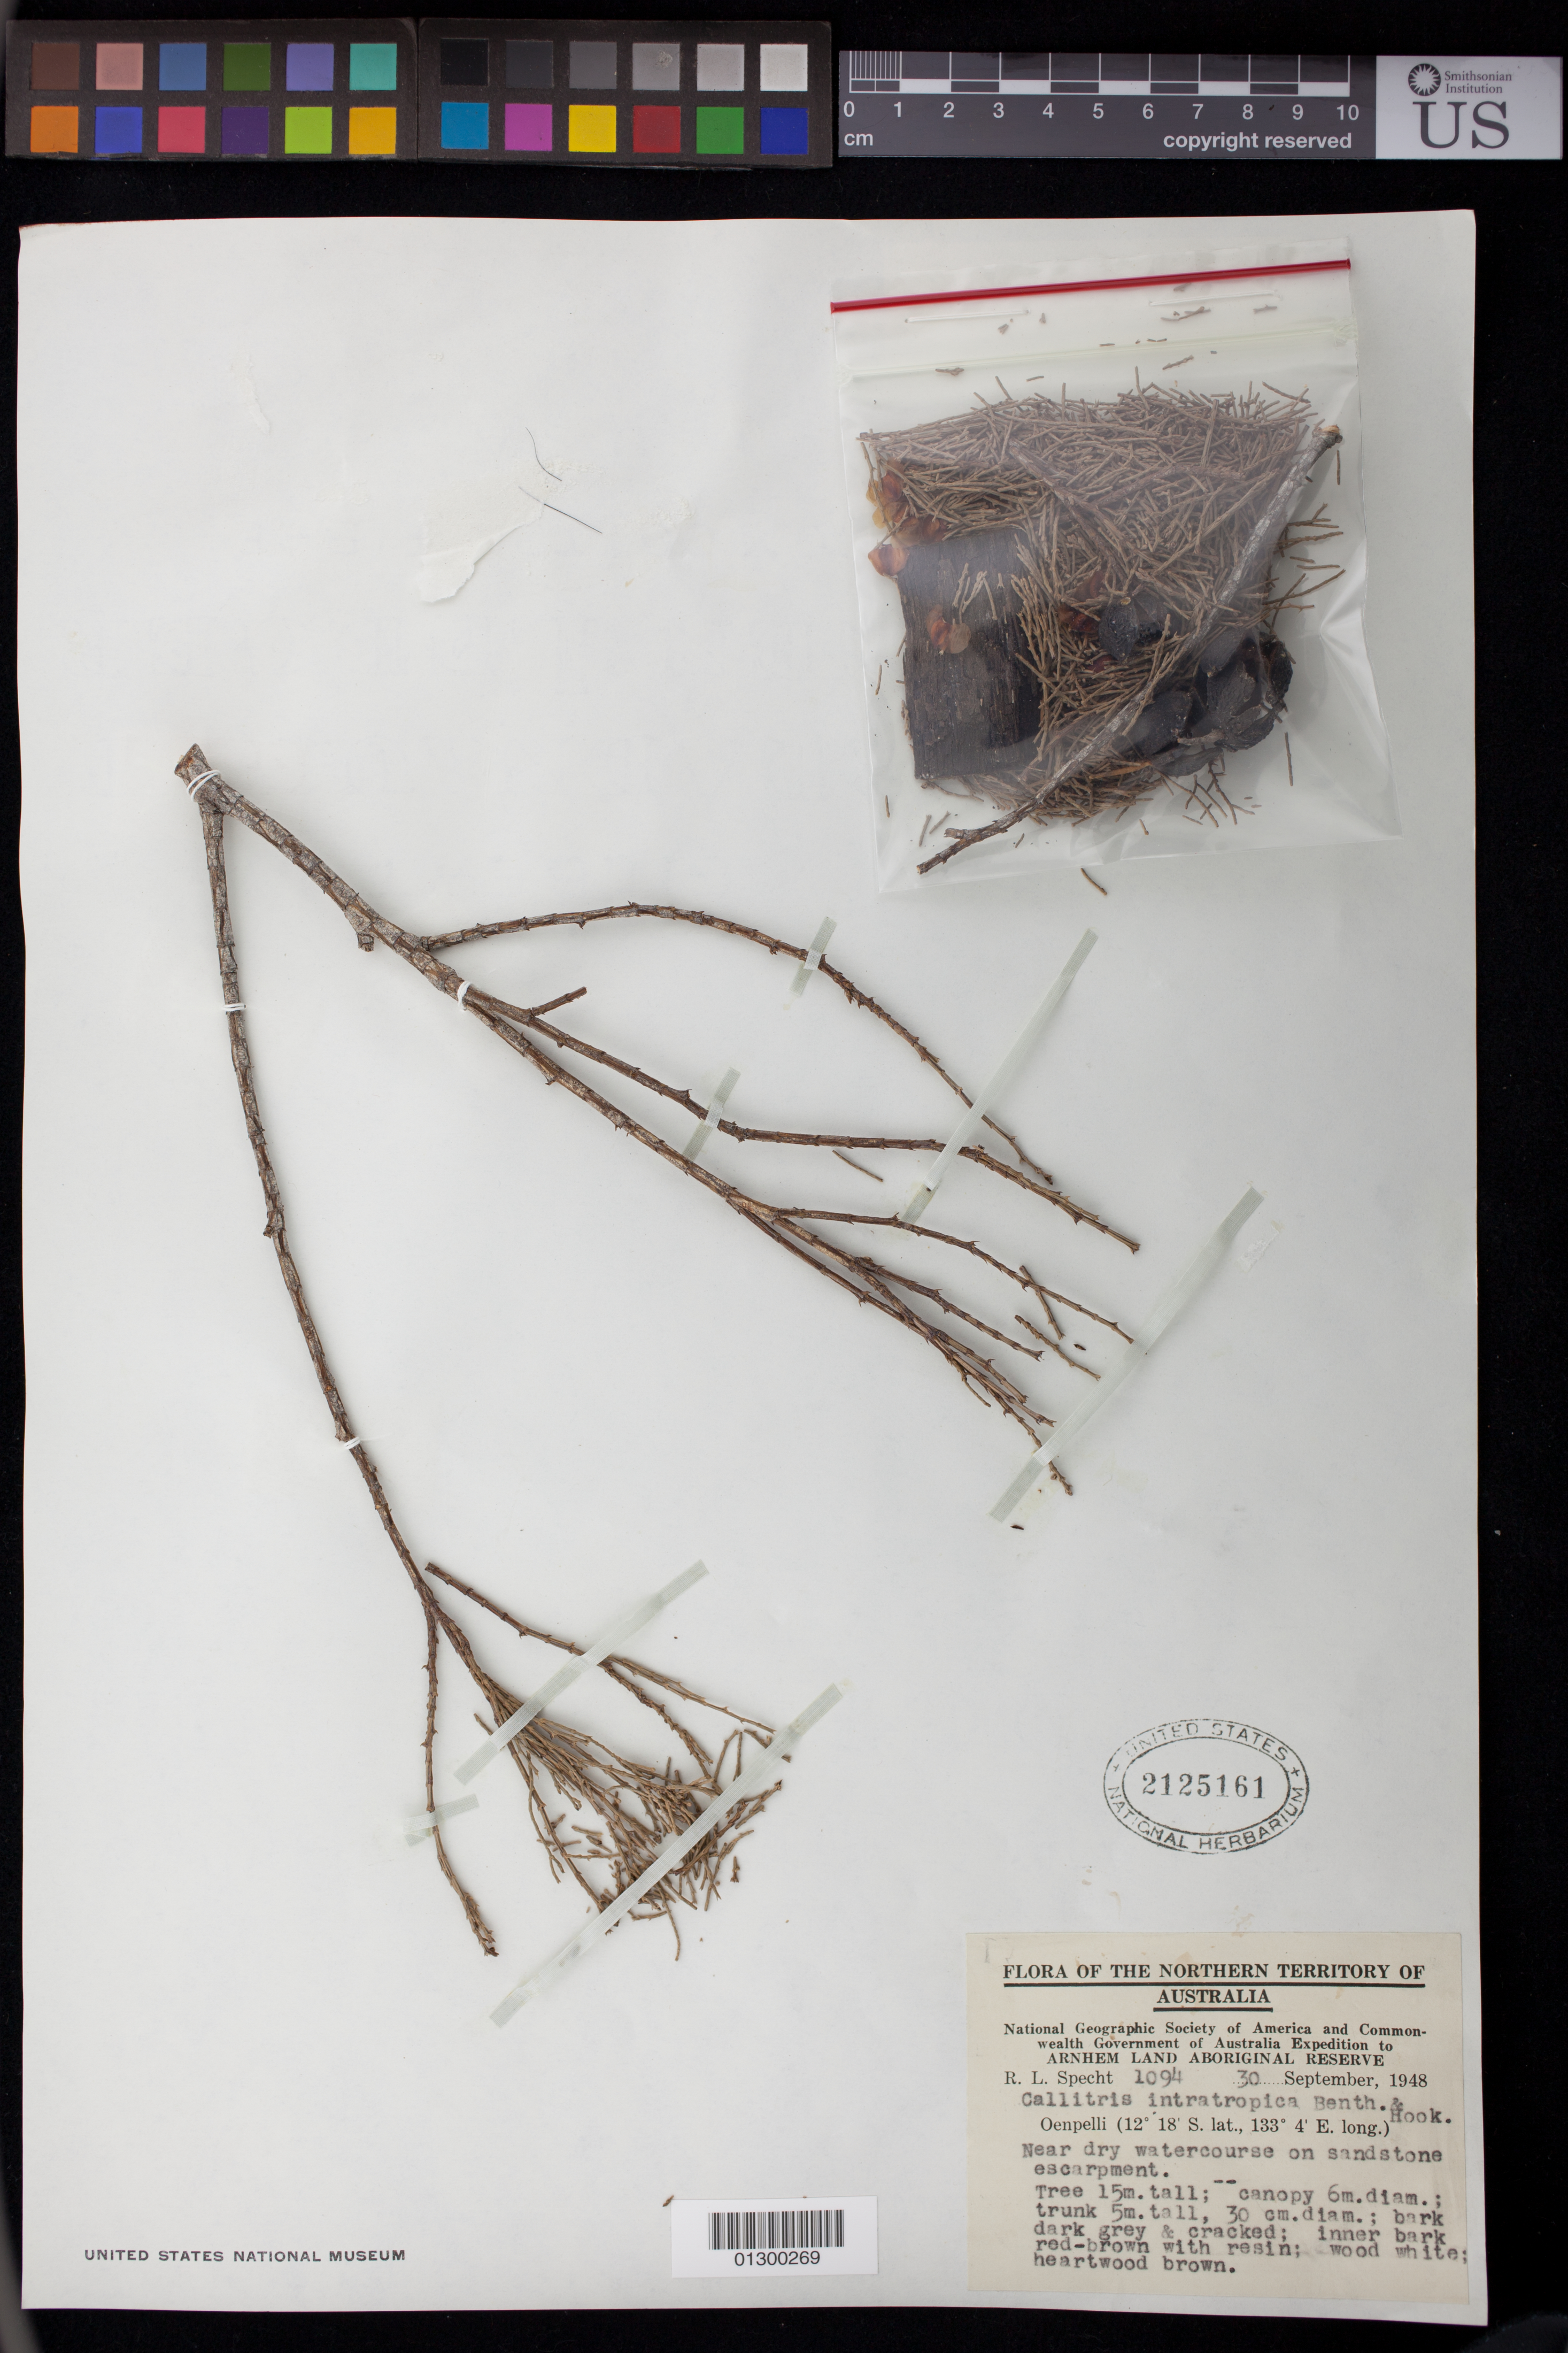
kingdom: Plantae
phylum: Tracheophyta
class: Pinopsida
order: Pinales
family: Cupressaceae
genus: Callitris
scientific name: Callitris intratropica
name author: R.T. Baker & H.G. Sm.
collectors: R. L. Specht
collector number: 1094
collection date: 1948-09-30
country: Australia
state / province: Northern Territory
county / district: West Arnhem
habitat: Near dry watercourse on sandstone escarpment.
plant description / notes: Tree 15 m. tall; canopy 6 m. diam.; trunk 5 m. tall, 30 cm. diam.; bark dark grey and cracked; inner bark red-brown with resin; wood white; heartwood brown.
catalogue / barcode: US 2125161